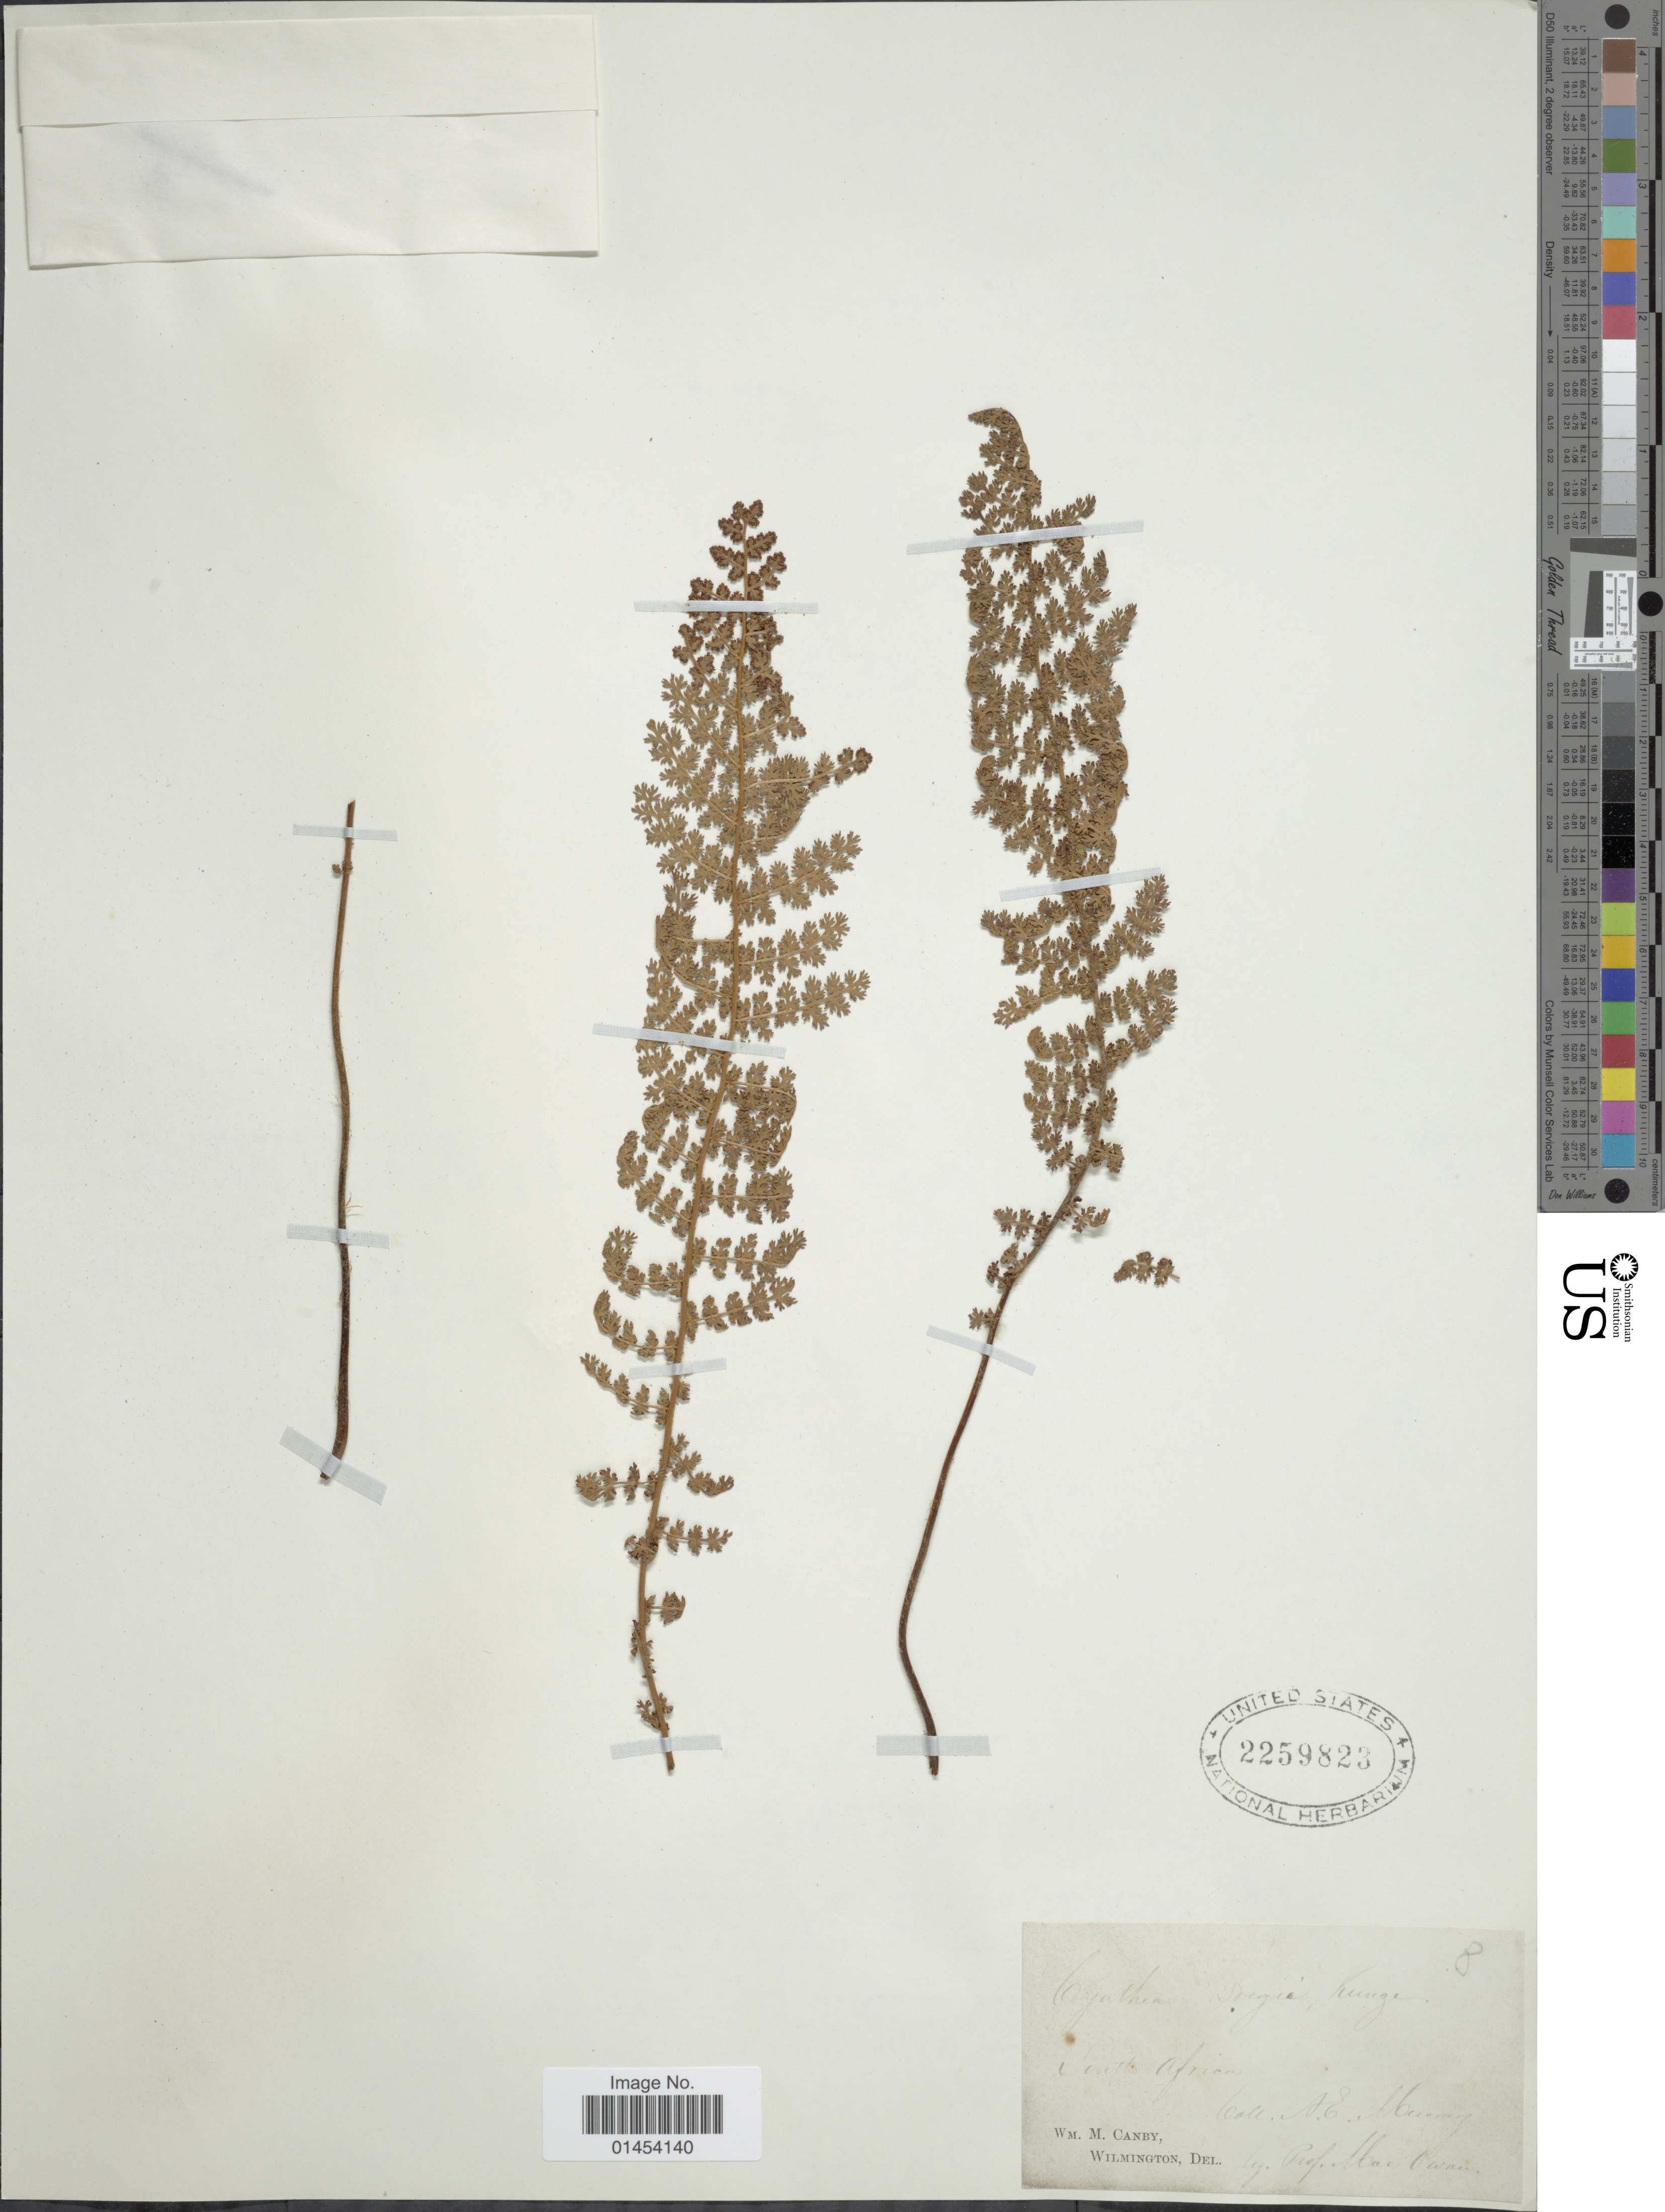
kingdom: Plantae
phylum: Tracheophyta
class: Polypodiopsida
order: Cyatheales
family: Cyatheaceae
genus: Cyathea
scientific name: Cyathea dregei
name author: Kunze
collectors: A. Munz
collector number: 8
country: South Africa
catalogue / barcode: US 2259823